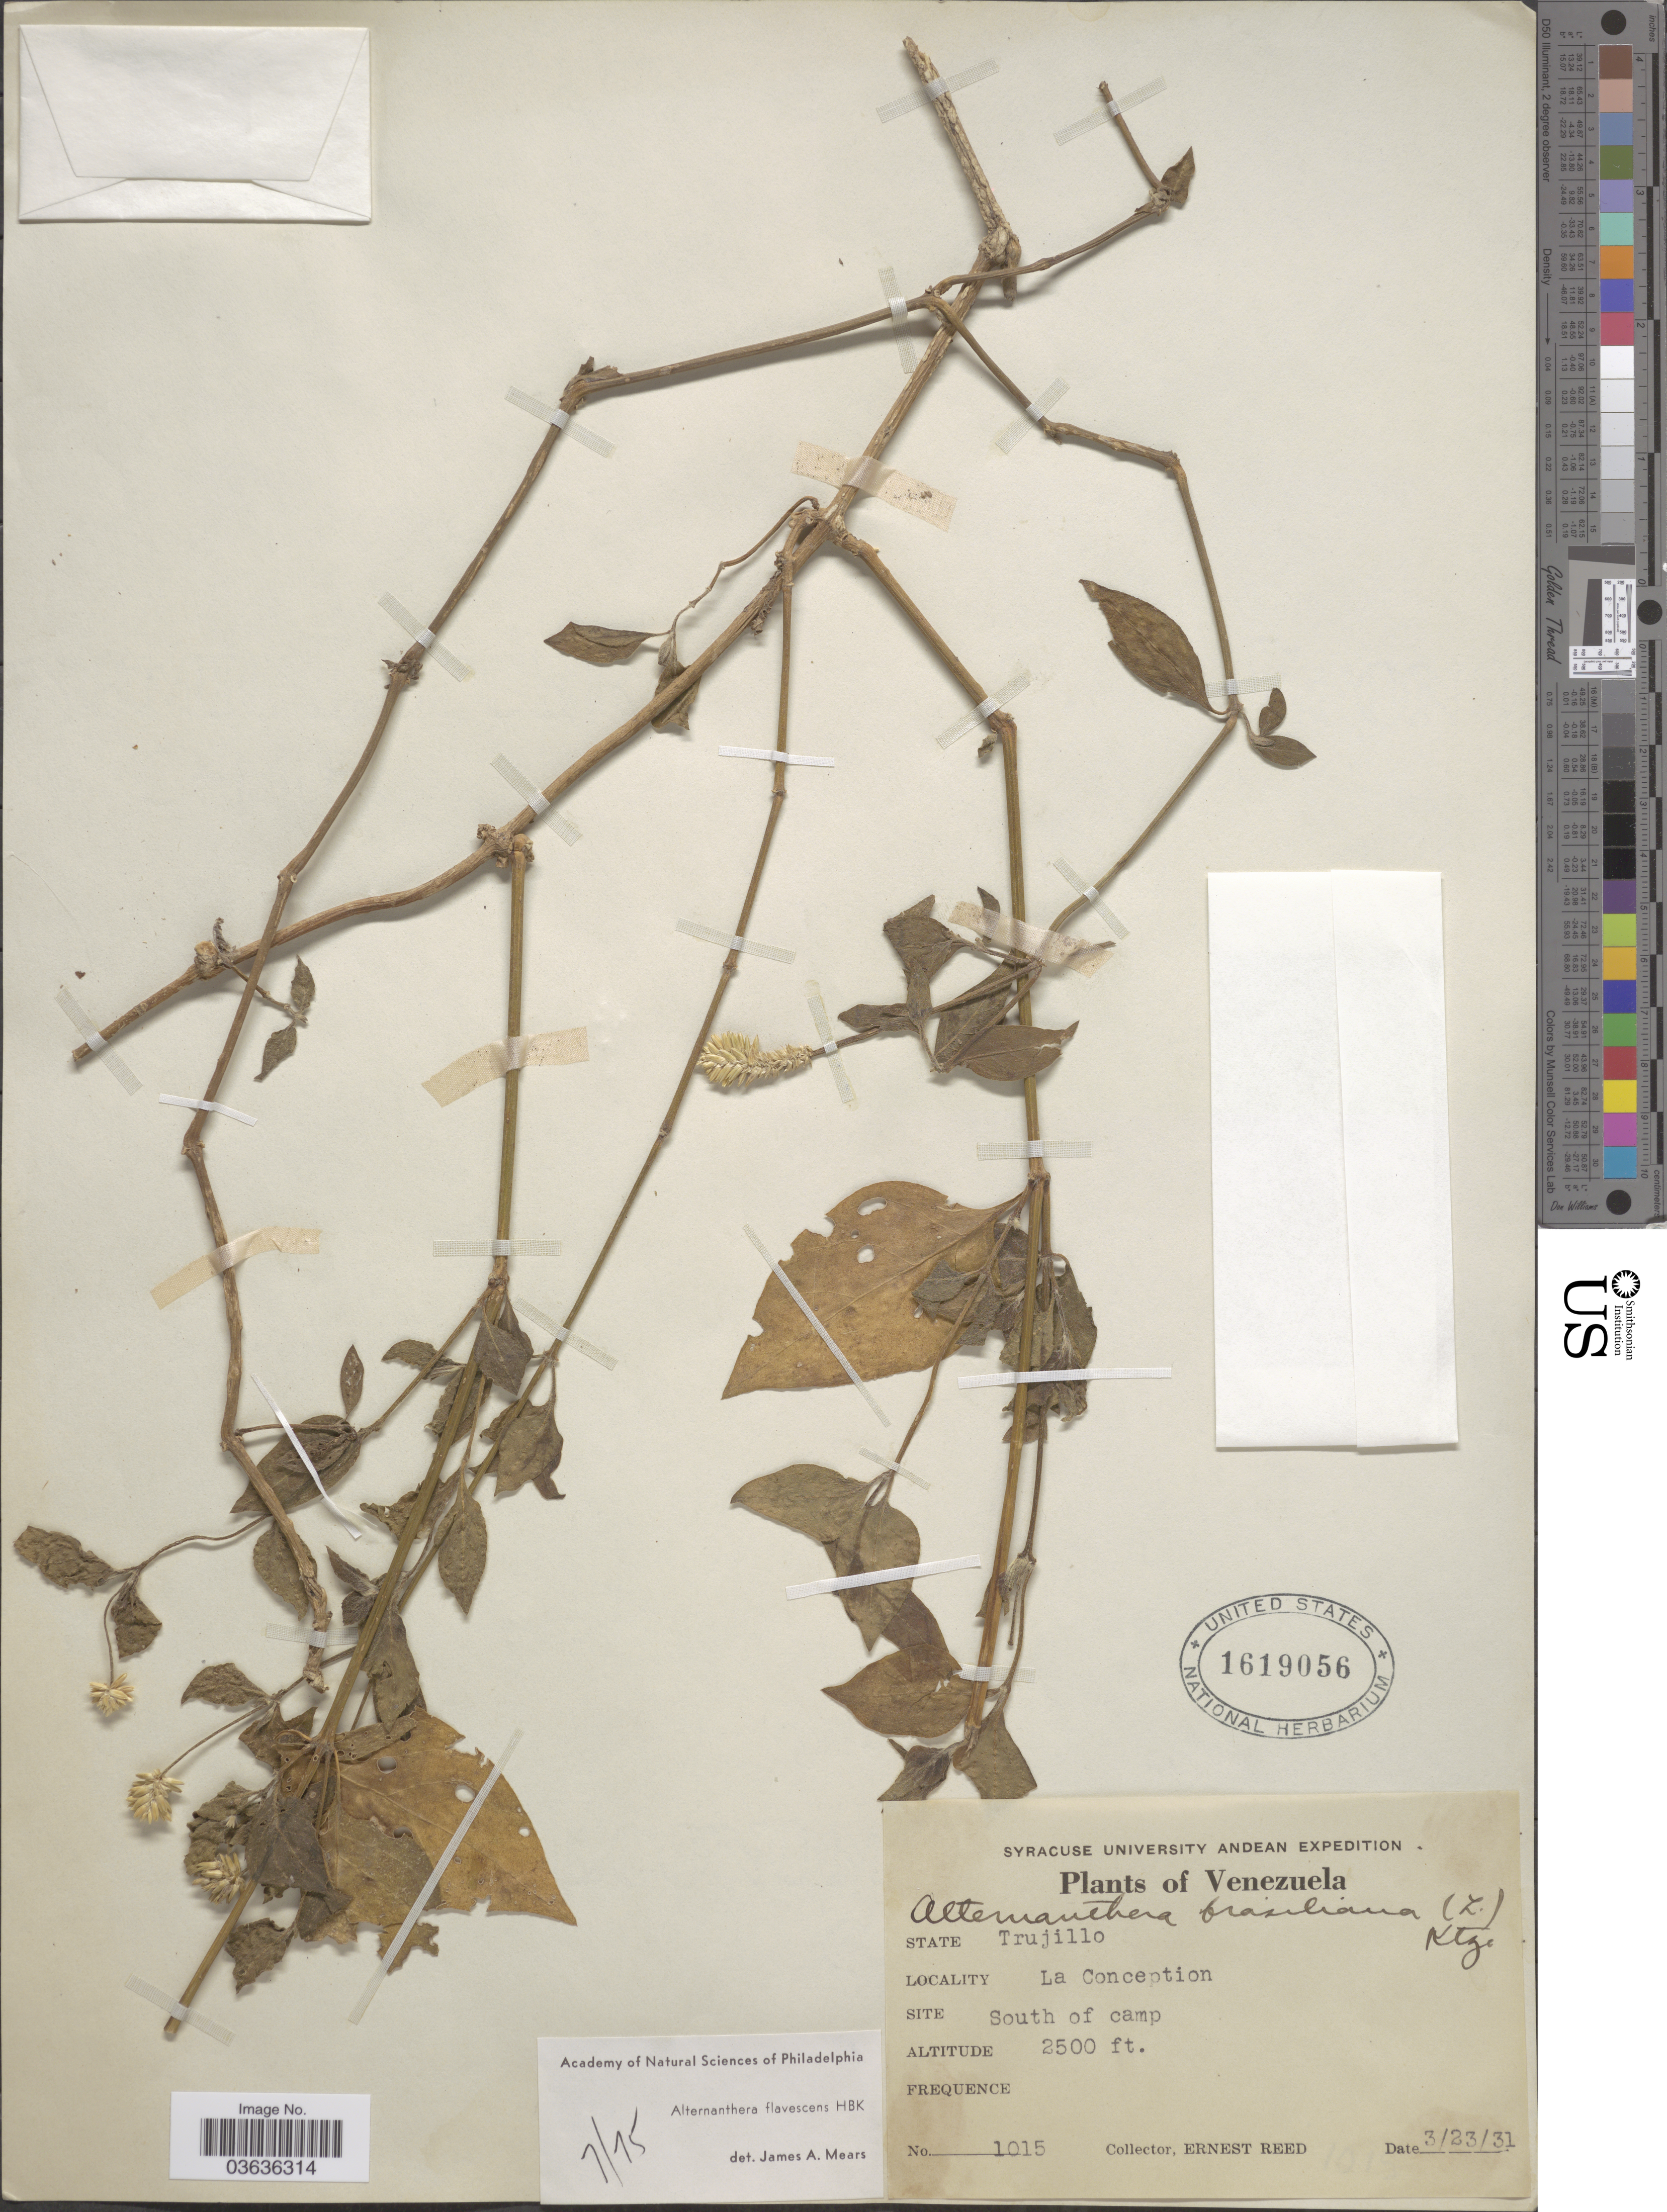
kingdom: Plantae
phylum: Tracheophyta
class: Magnoliopsida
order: Caryophyllales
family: Amaranthaceae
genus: Alternanthera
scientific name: Alternanthera flavescens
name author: Kunth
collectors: E. Reed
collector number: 1015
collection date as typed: Transcribed d/m/y: 23/3/31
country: Venezuela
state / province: Trujillo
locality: La Conception. Site South of camp.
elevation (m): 762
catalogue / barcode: US 1619056